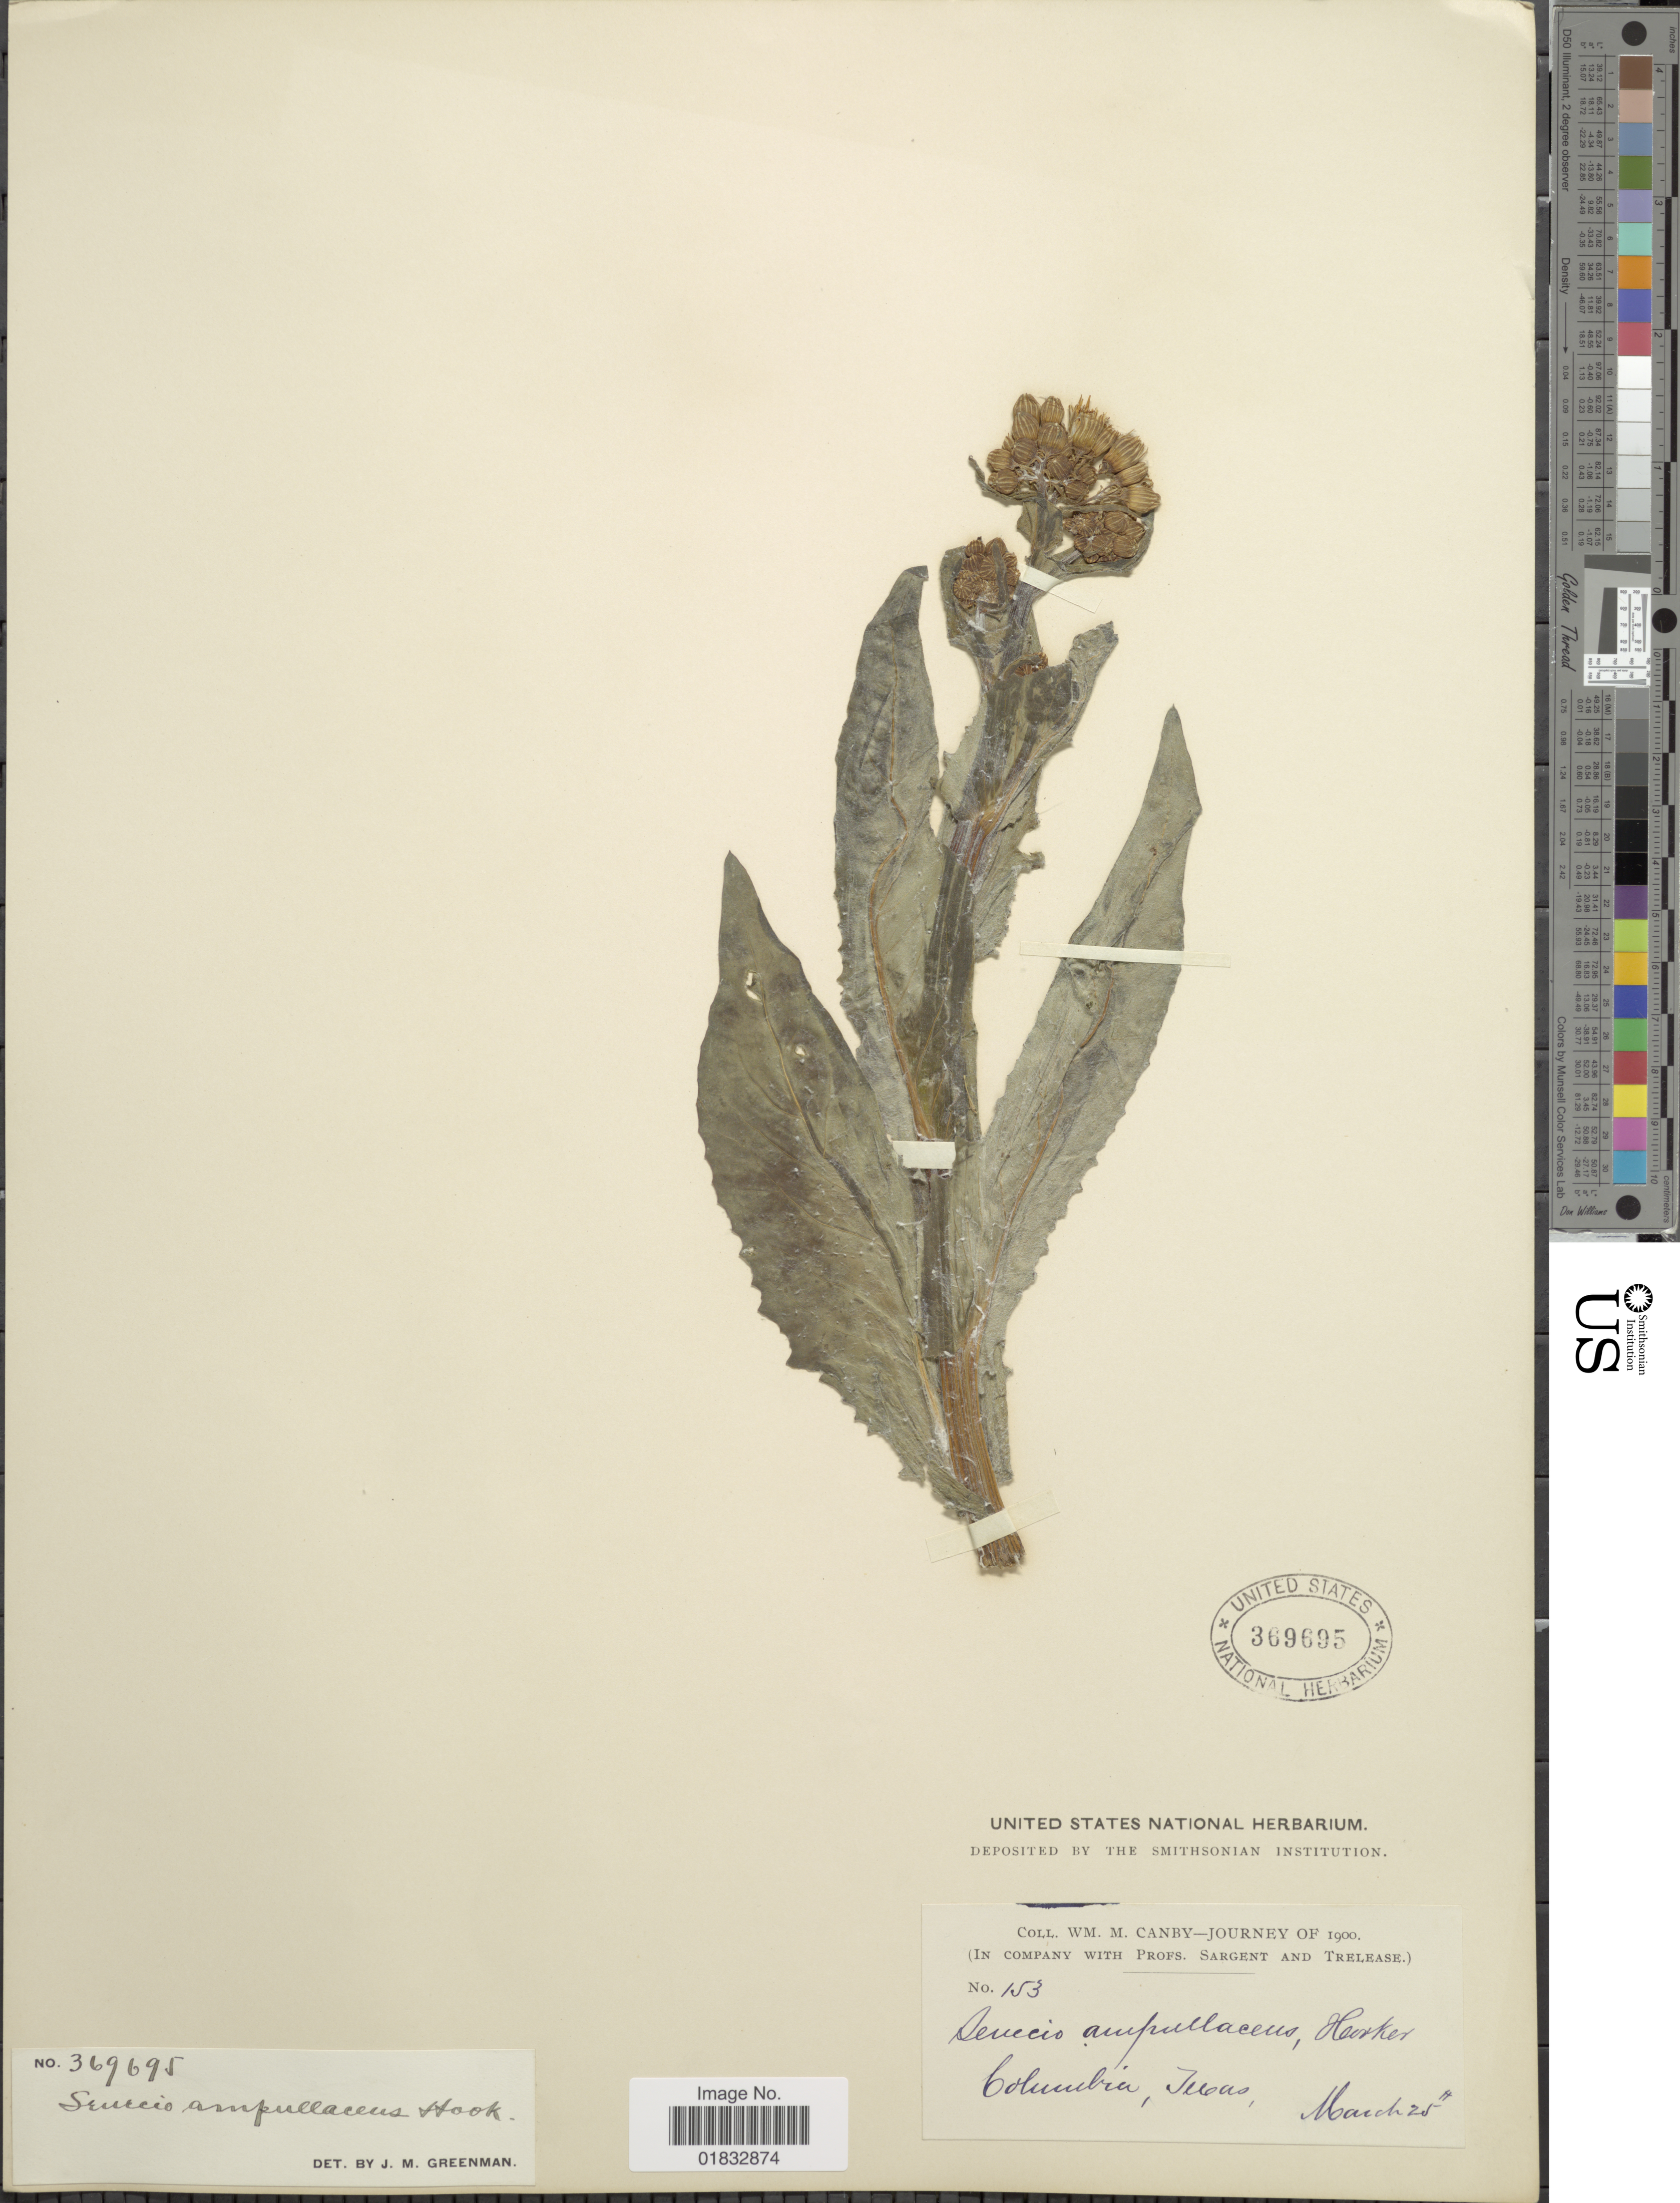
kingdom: Plantae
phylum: Tracheophyta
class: Magnoliopsida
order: Asterales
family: Asteraceae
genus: Senecio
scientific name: Senecio ampullaceus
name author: Hook.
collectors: W. M. Canby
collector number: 153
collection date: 1900-03-25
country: United States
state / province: Texas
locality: Columbia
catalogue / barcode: US 369695